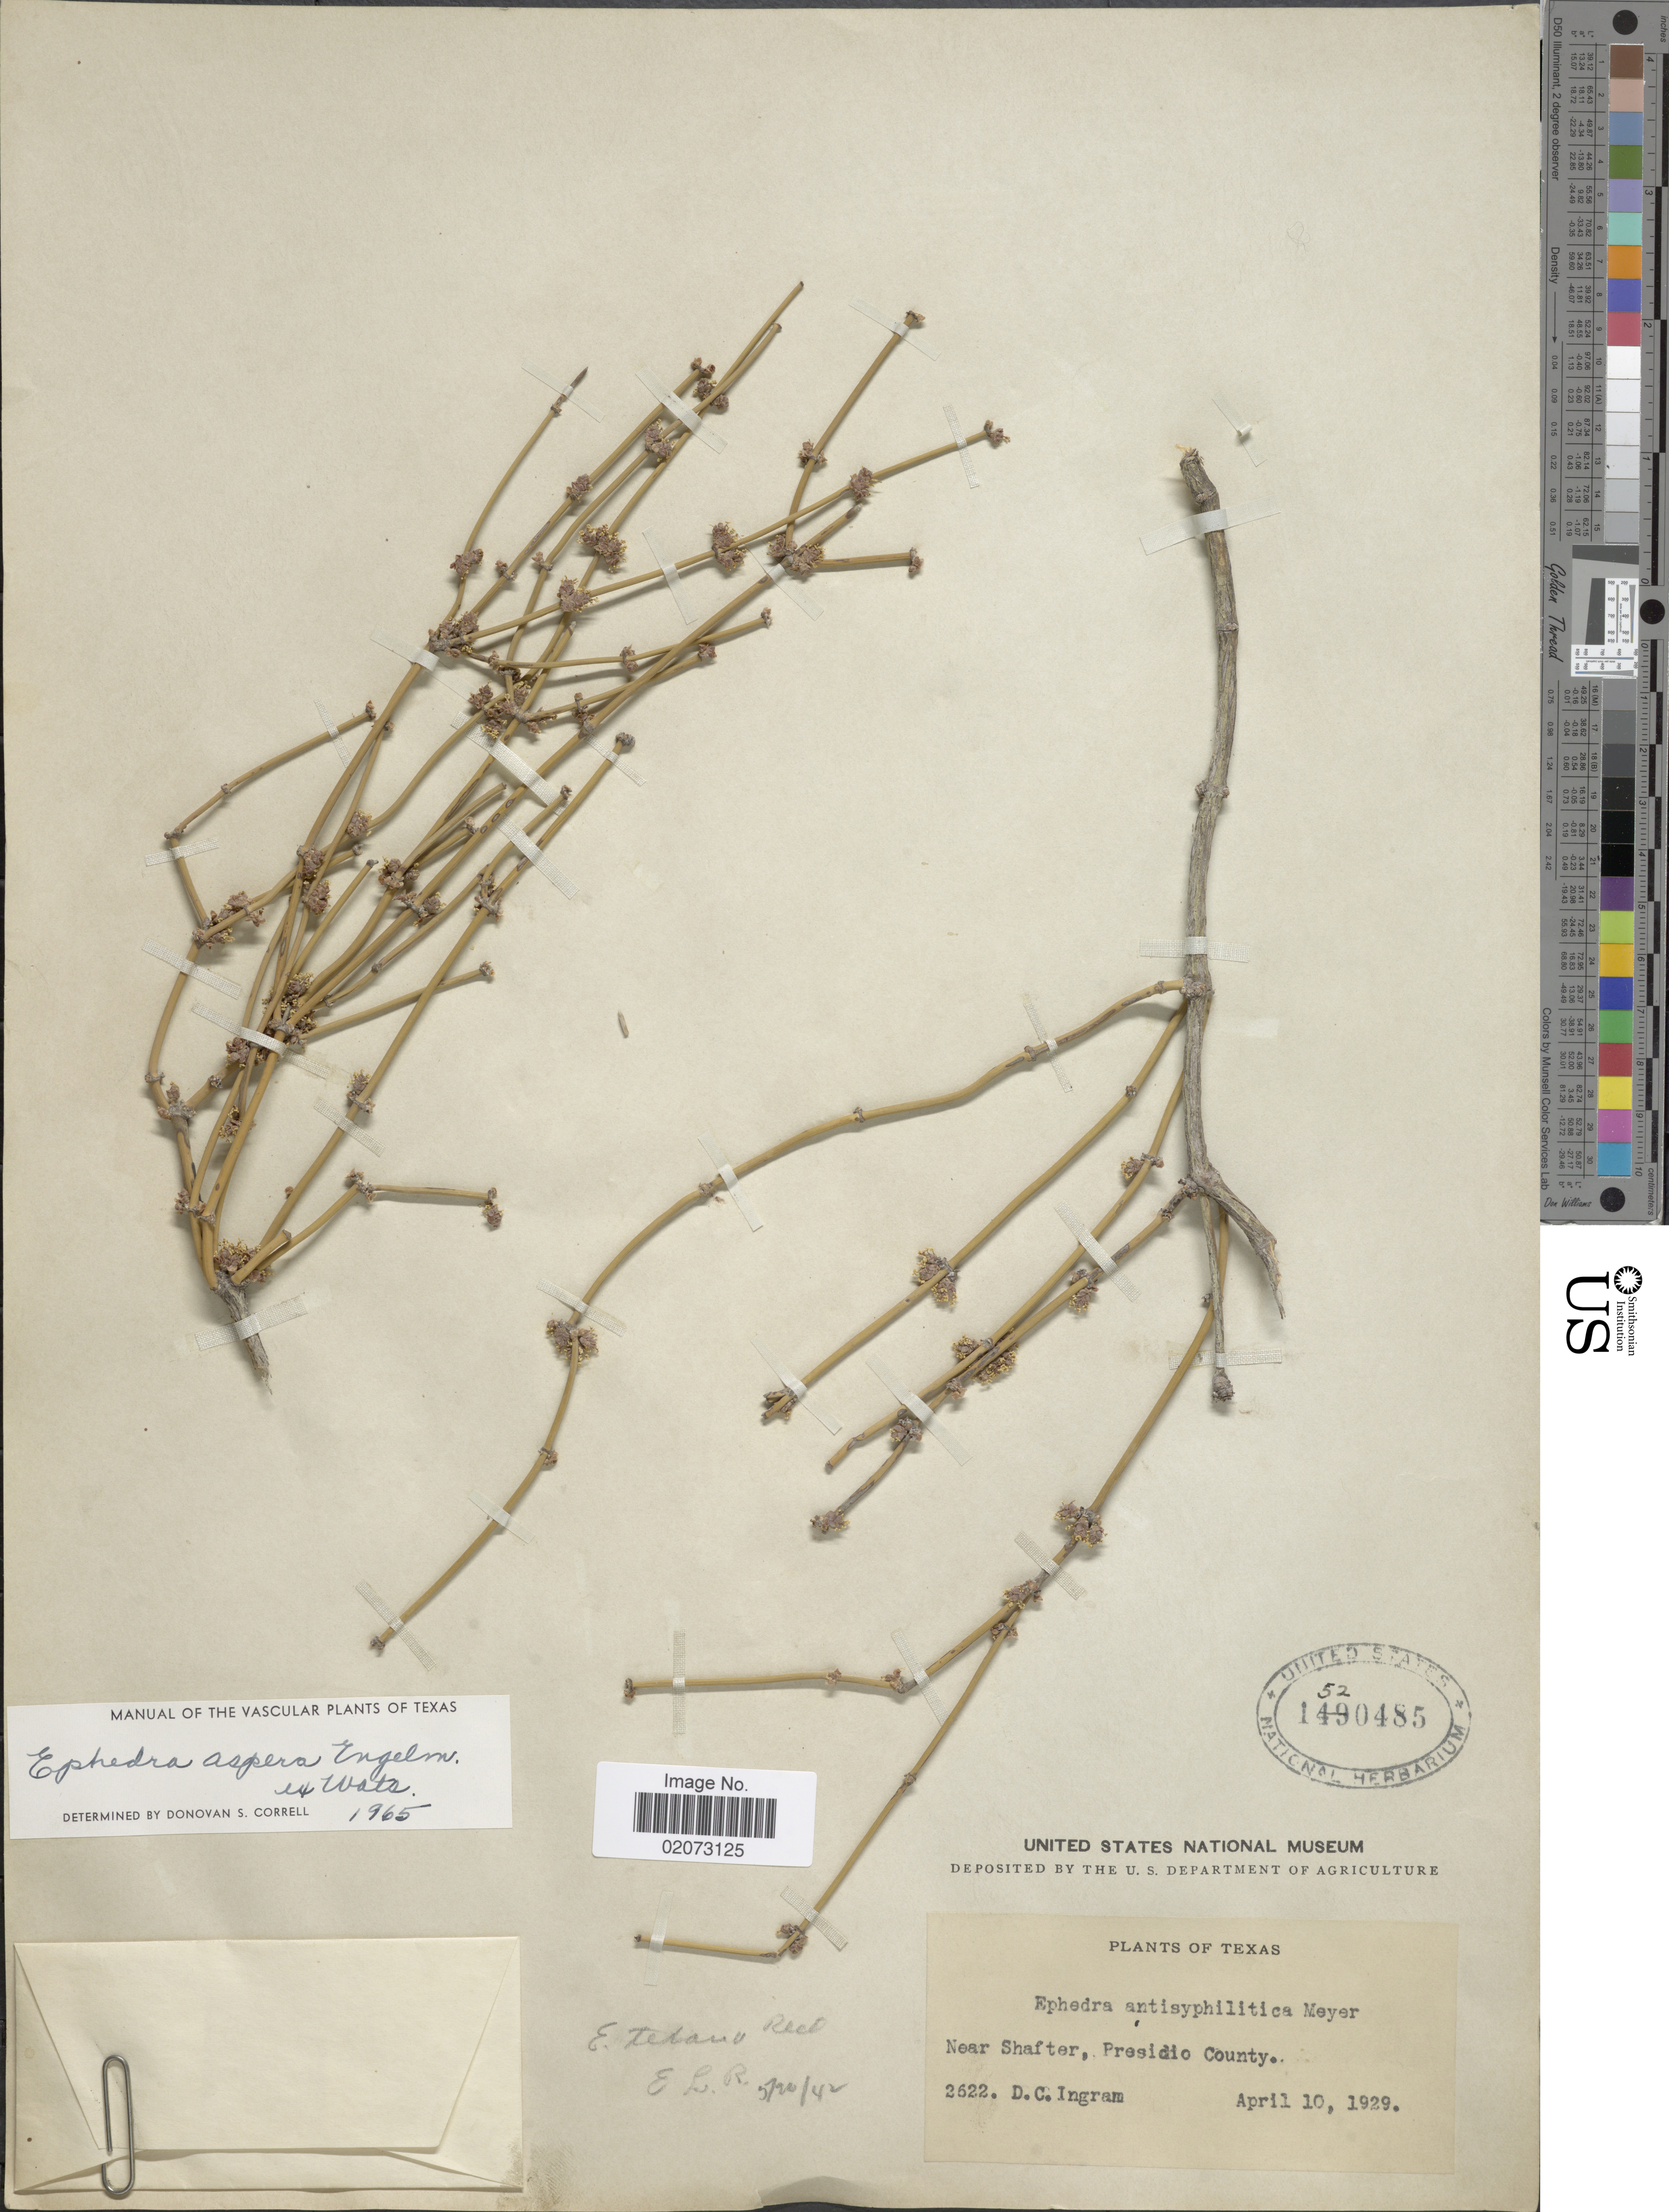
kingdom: Plantae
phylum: Tracheophyta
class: Gnetopsida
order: Ephedrales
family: Ephedraceae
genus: Ephedra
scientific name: Ephedra aspera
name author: Engelm. ex S. Watson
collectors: D. C. Ingram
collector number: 2622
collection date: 1929-04-10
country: United States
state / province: Texas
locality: Near Shafter, Presidio County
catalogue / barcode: US 1520485